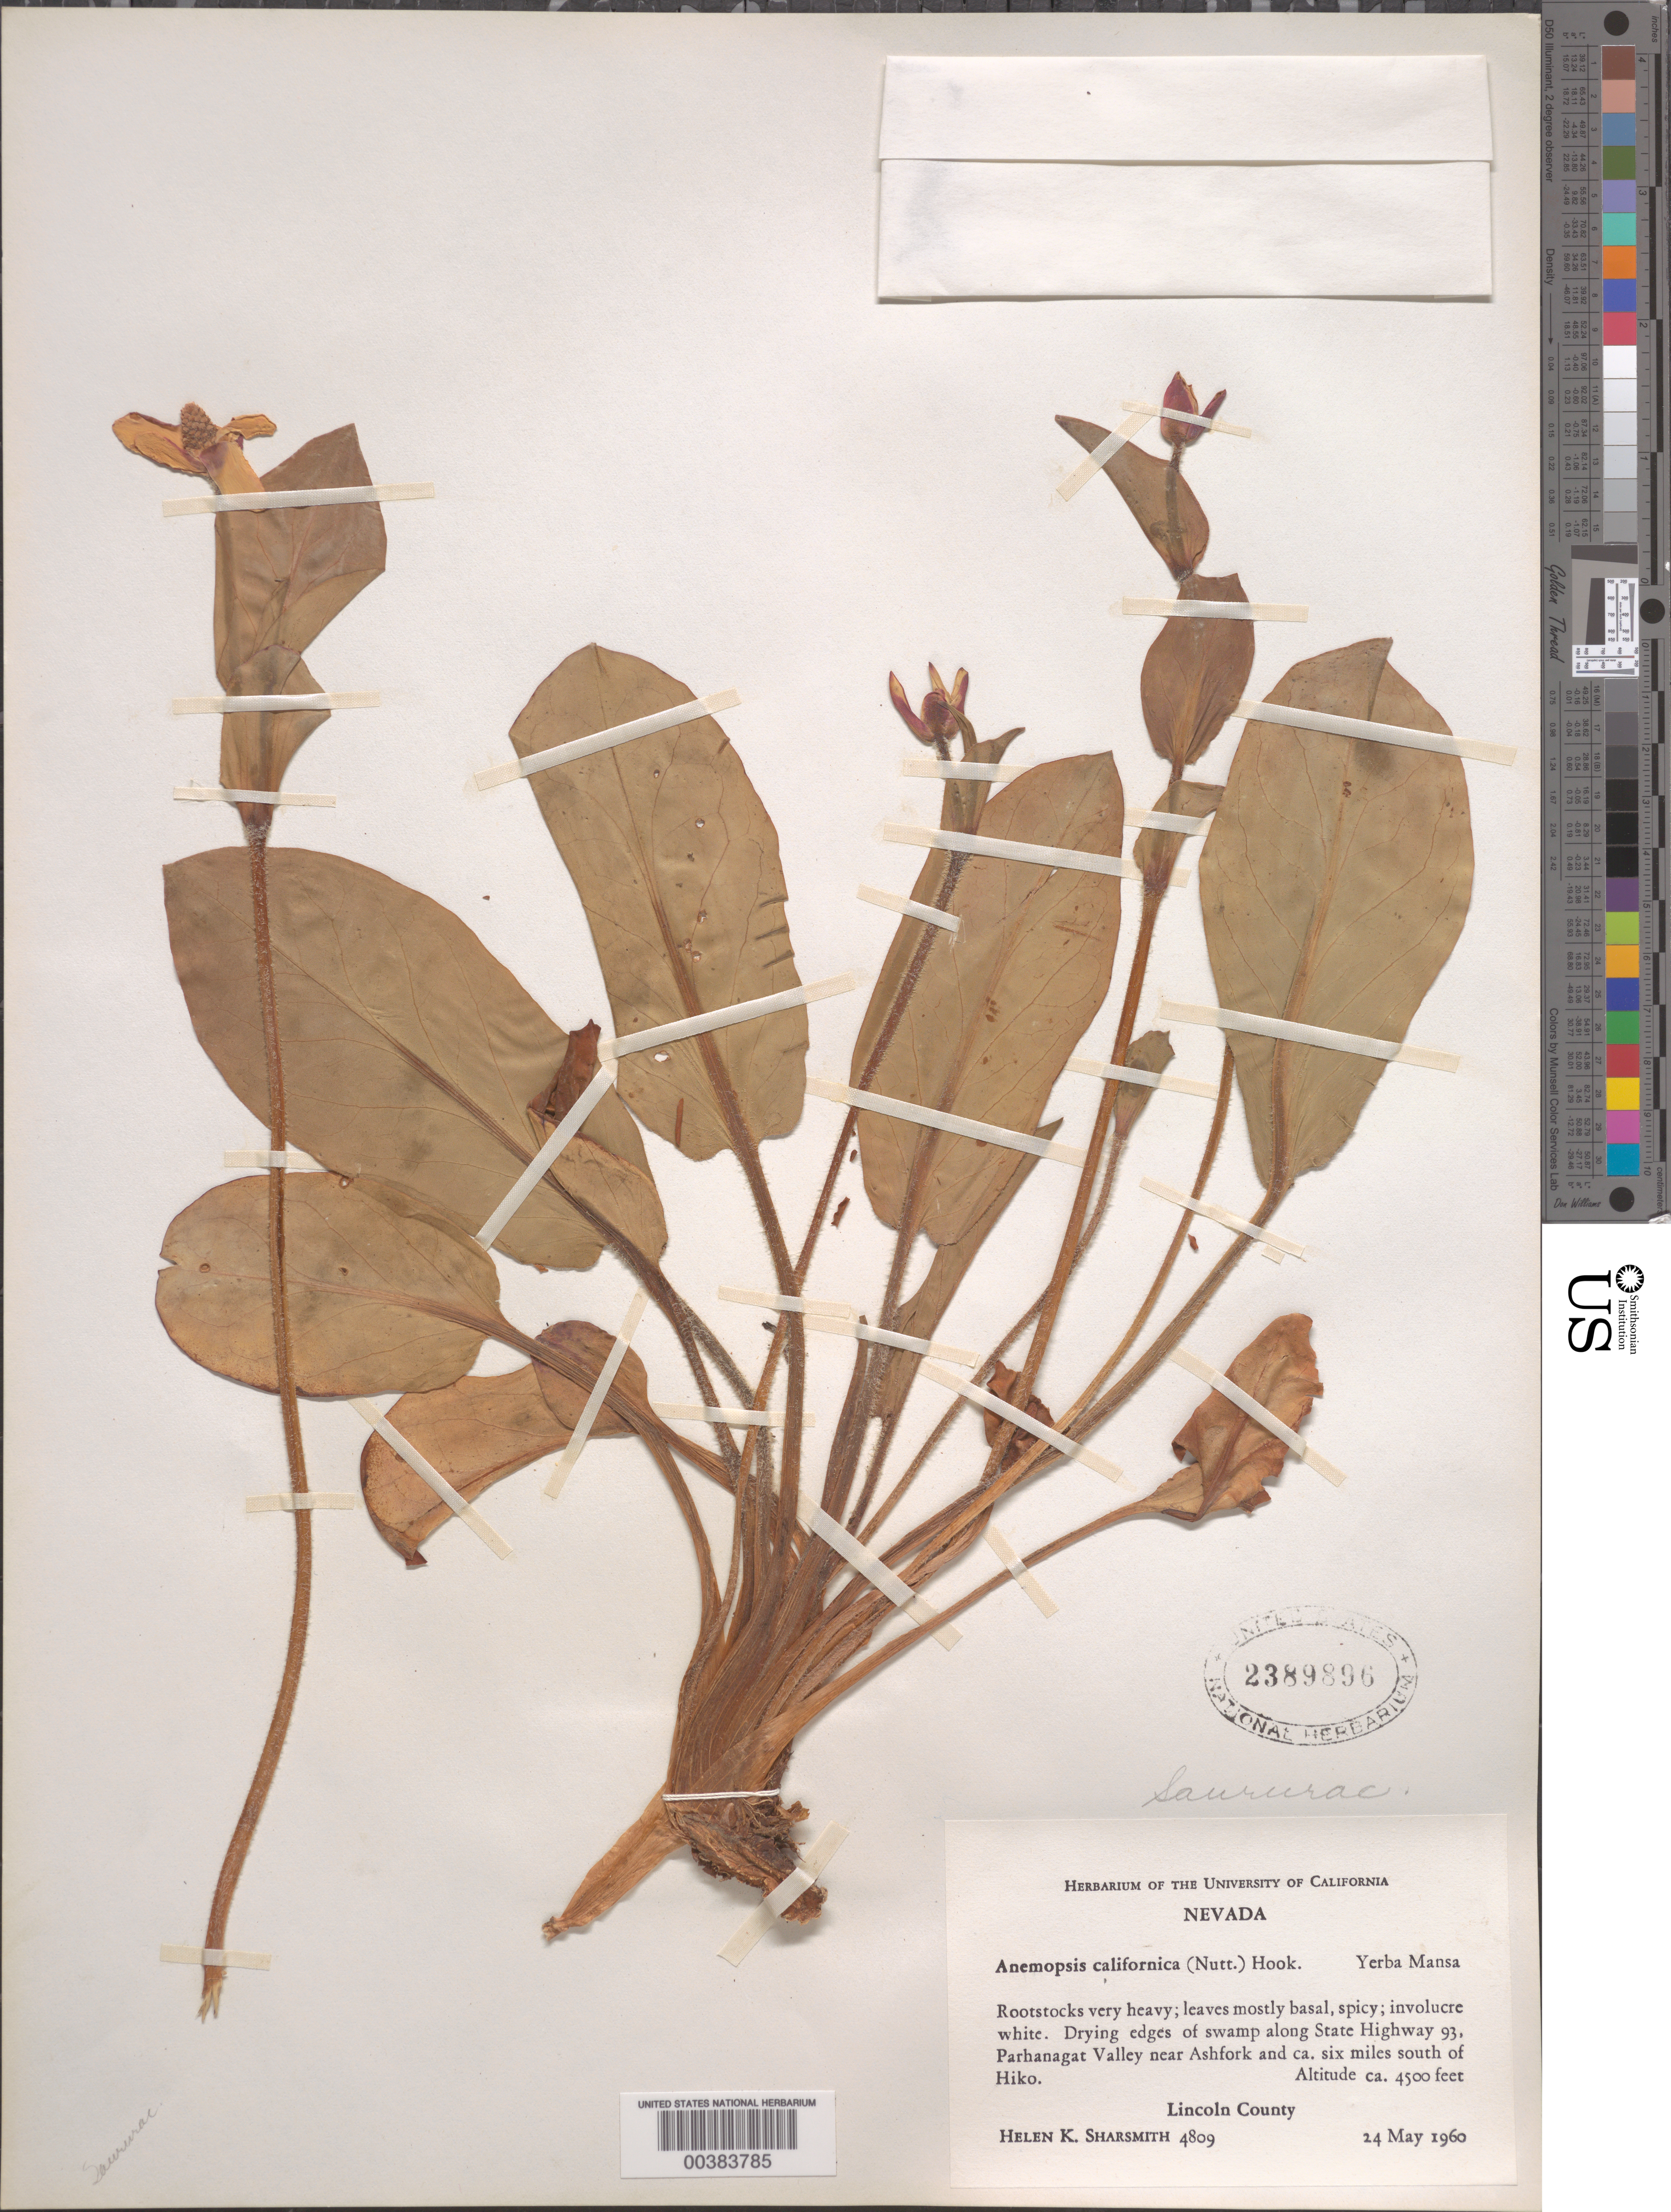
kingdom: Plantae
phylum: Tracheophyta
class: Magnoliopsida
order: Piperales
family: Saururaceae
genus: Anemopsis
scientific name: Anemopsis californica var. typica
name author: Kelso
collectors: H. Sharsmith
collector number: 4809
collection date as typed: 14 May 1960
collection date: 1960-05-14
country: United States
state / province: Nevada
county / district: Lincoln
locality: Parhanagat valley, near ashfork, s of hiko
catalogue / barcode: US 2389896